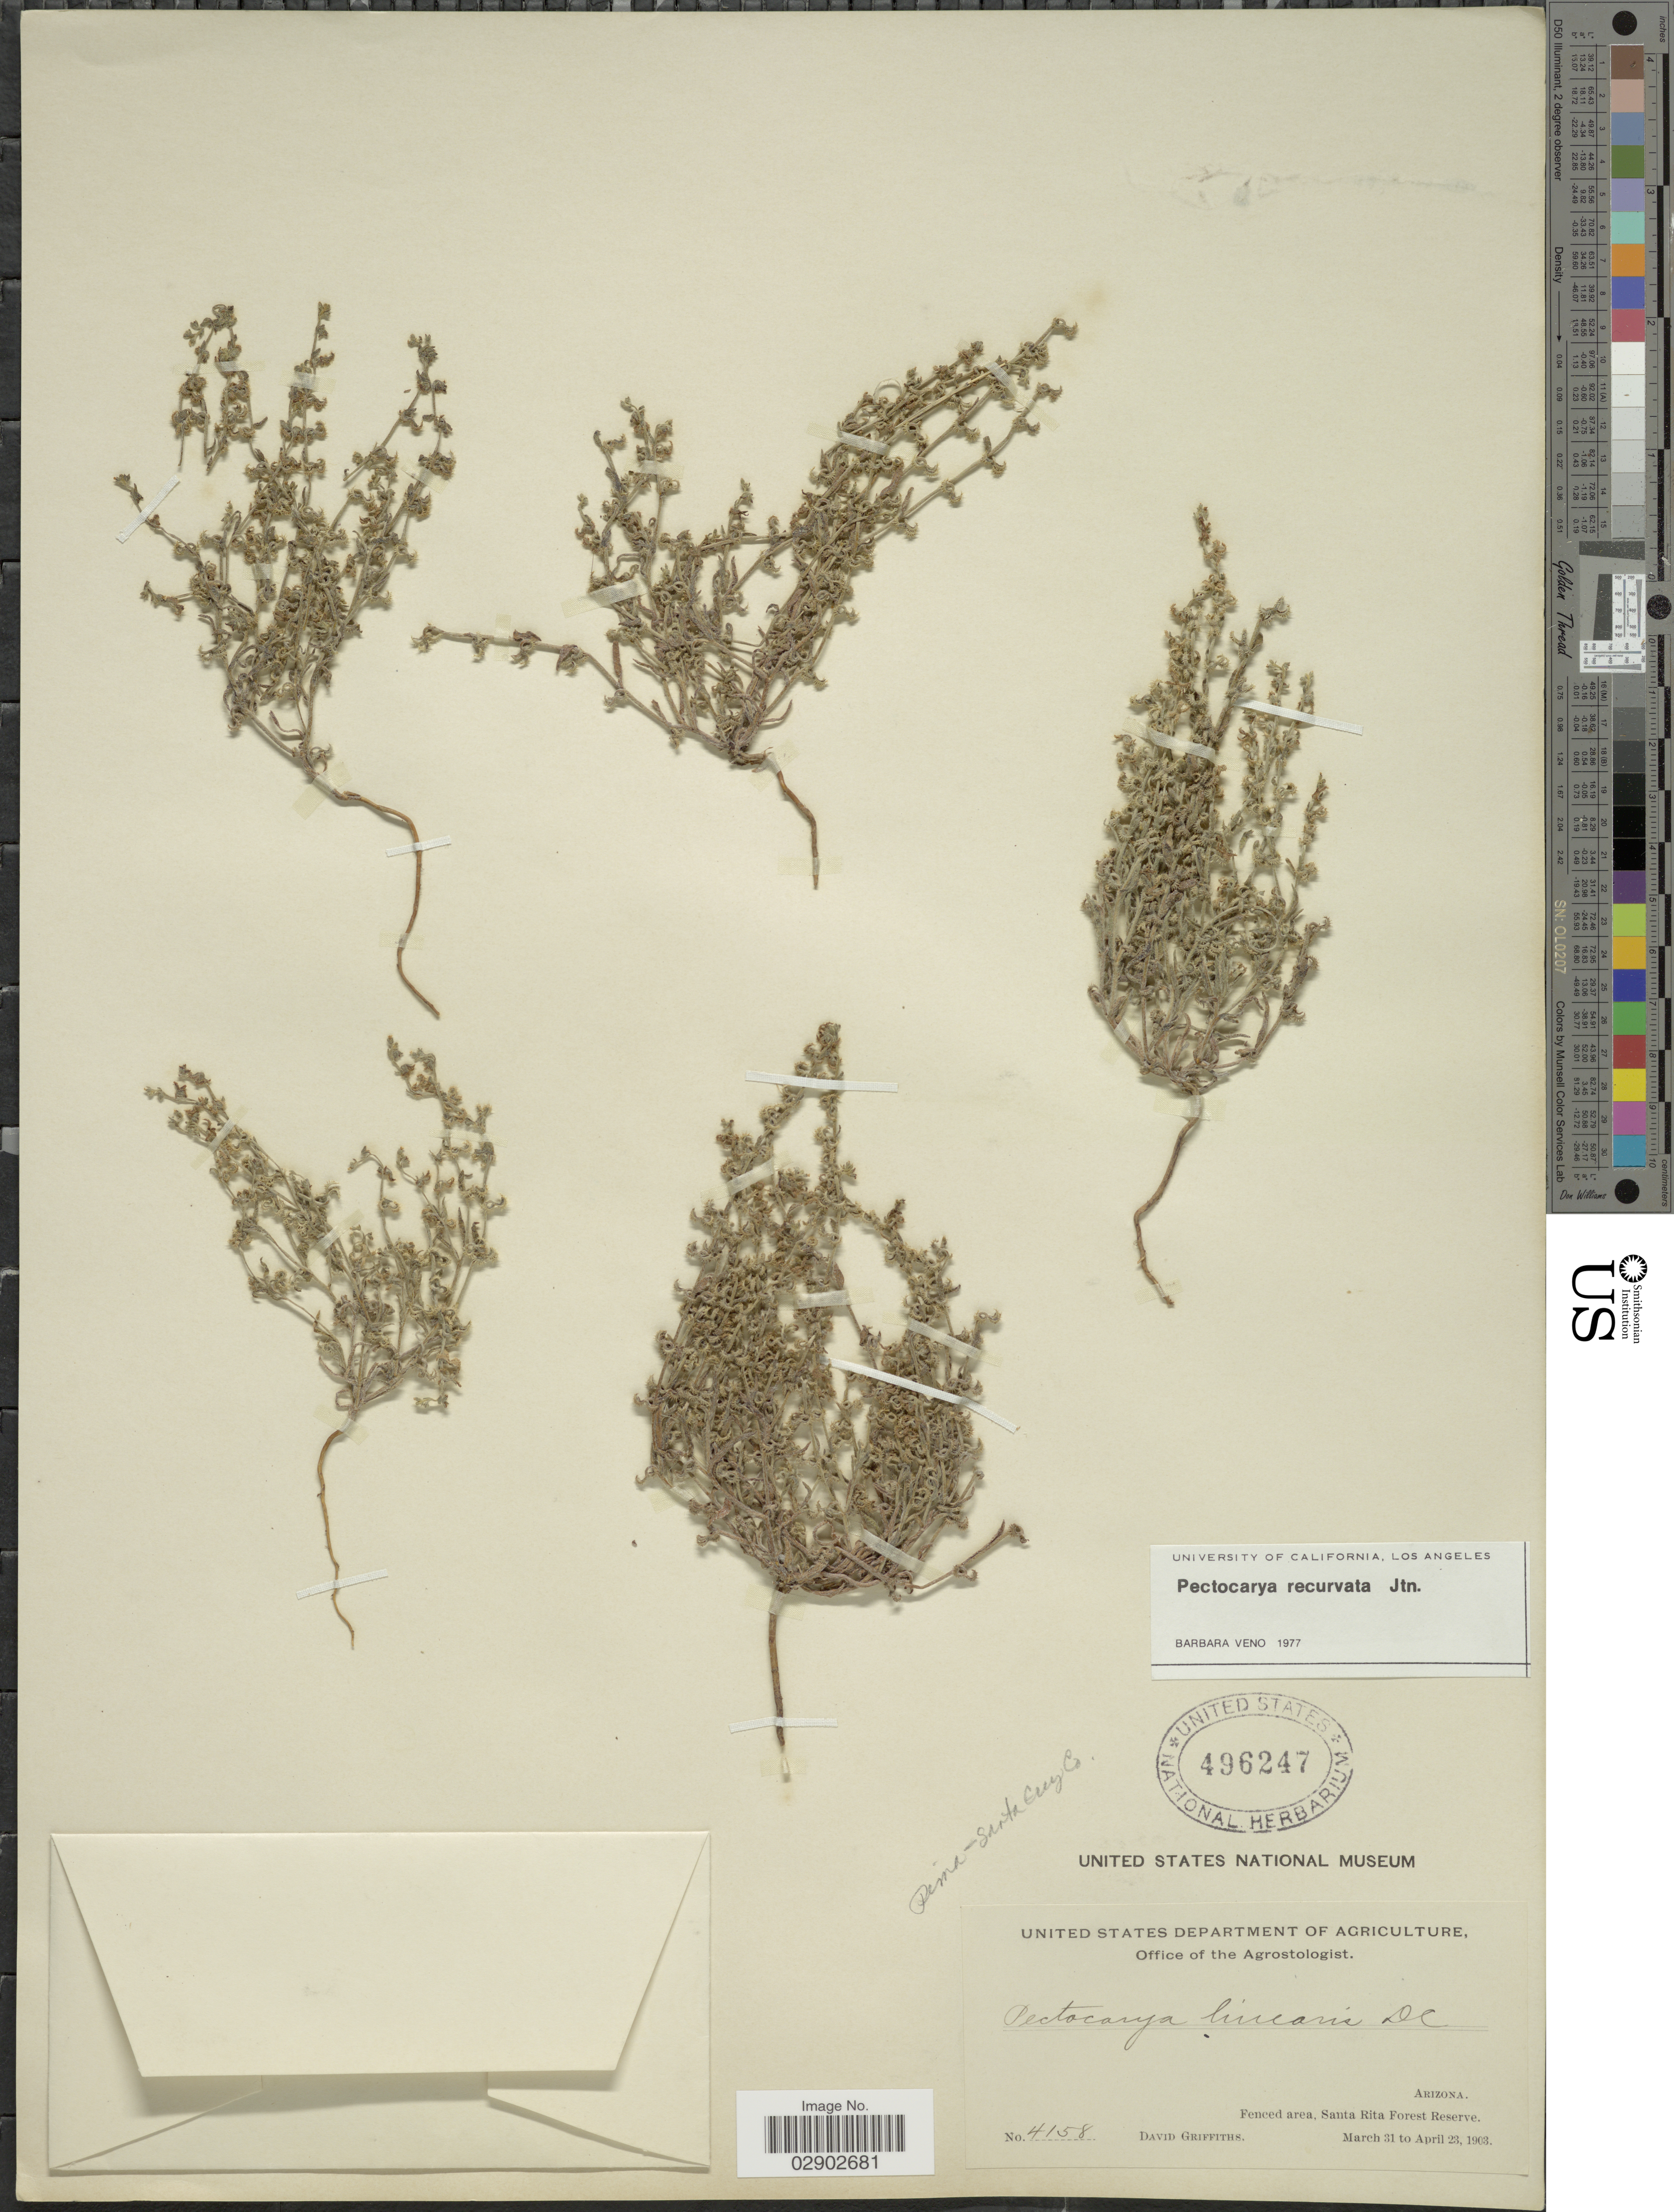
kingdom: Plantae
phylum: Tracheophyta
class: Magnoliopsida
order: Boraginales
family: Boraginaceae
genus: Pectocarya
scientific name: Pectocarya recurvata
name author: I.M. Johnst.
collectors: D. Griffiths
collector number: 4158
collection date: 1903-03-31/1903-04-23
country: United States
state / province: Arizona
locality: Fenced area, Santa Rita Forest Reserve. Pima - Santa Cruz Co.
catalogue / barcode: US 496247